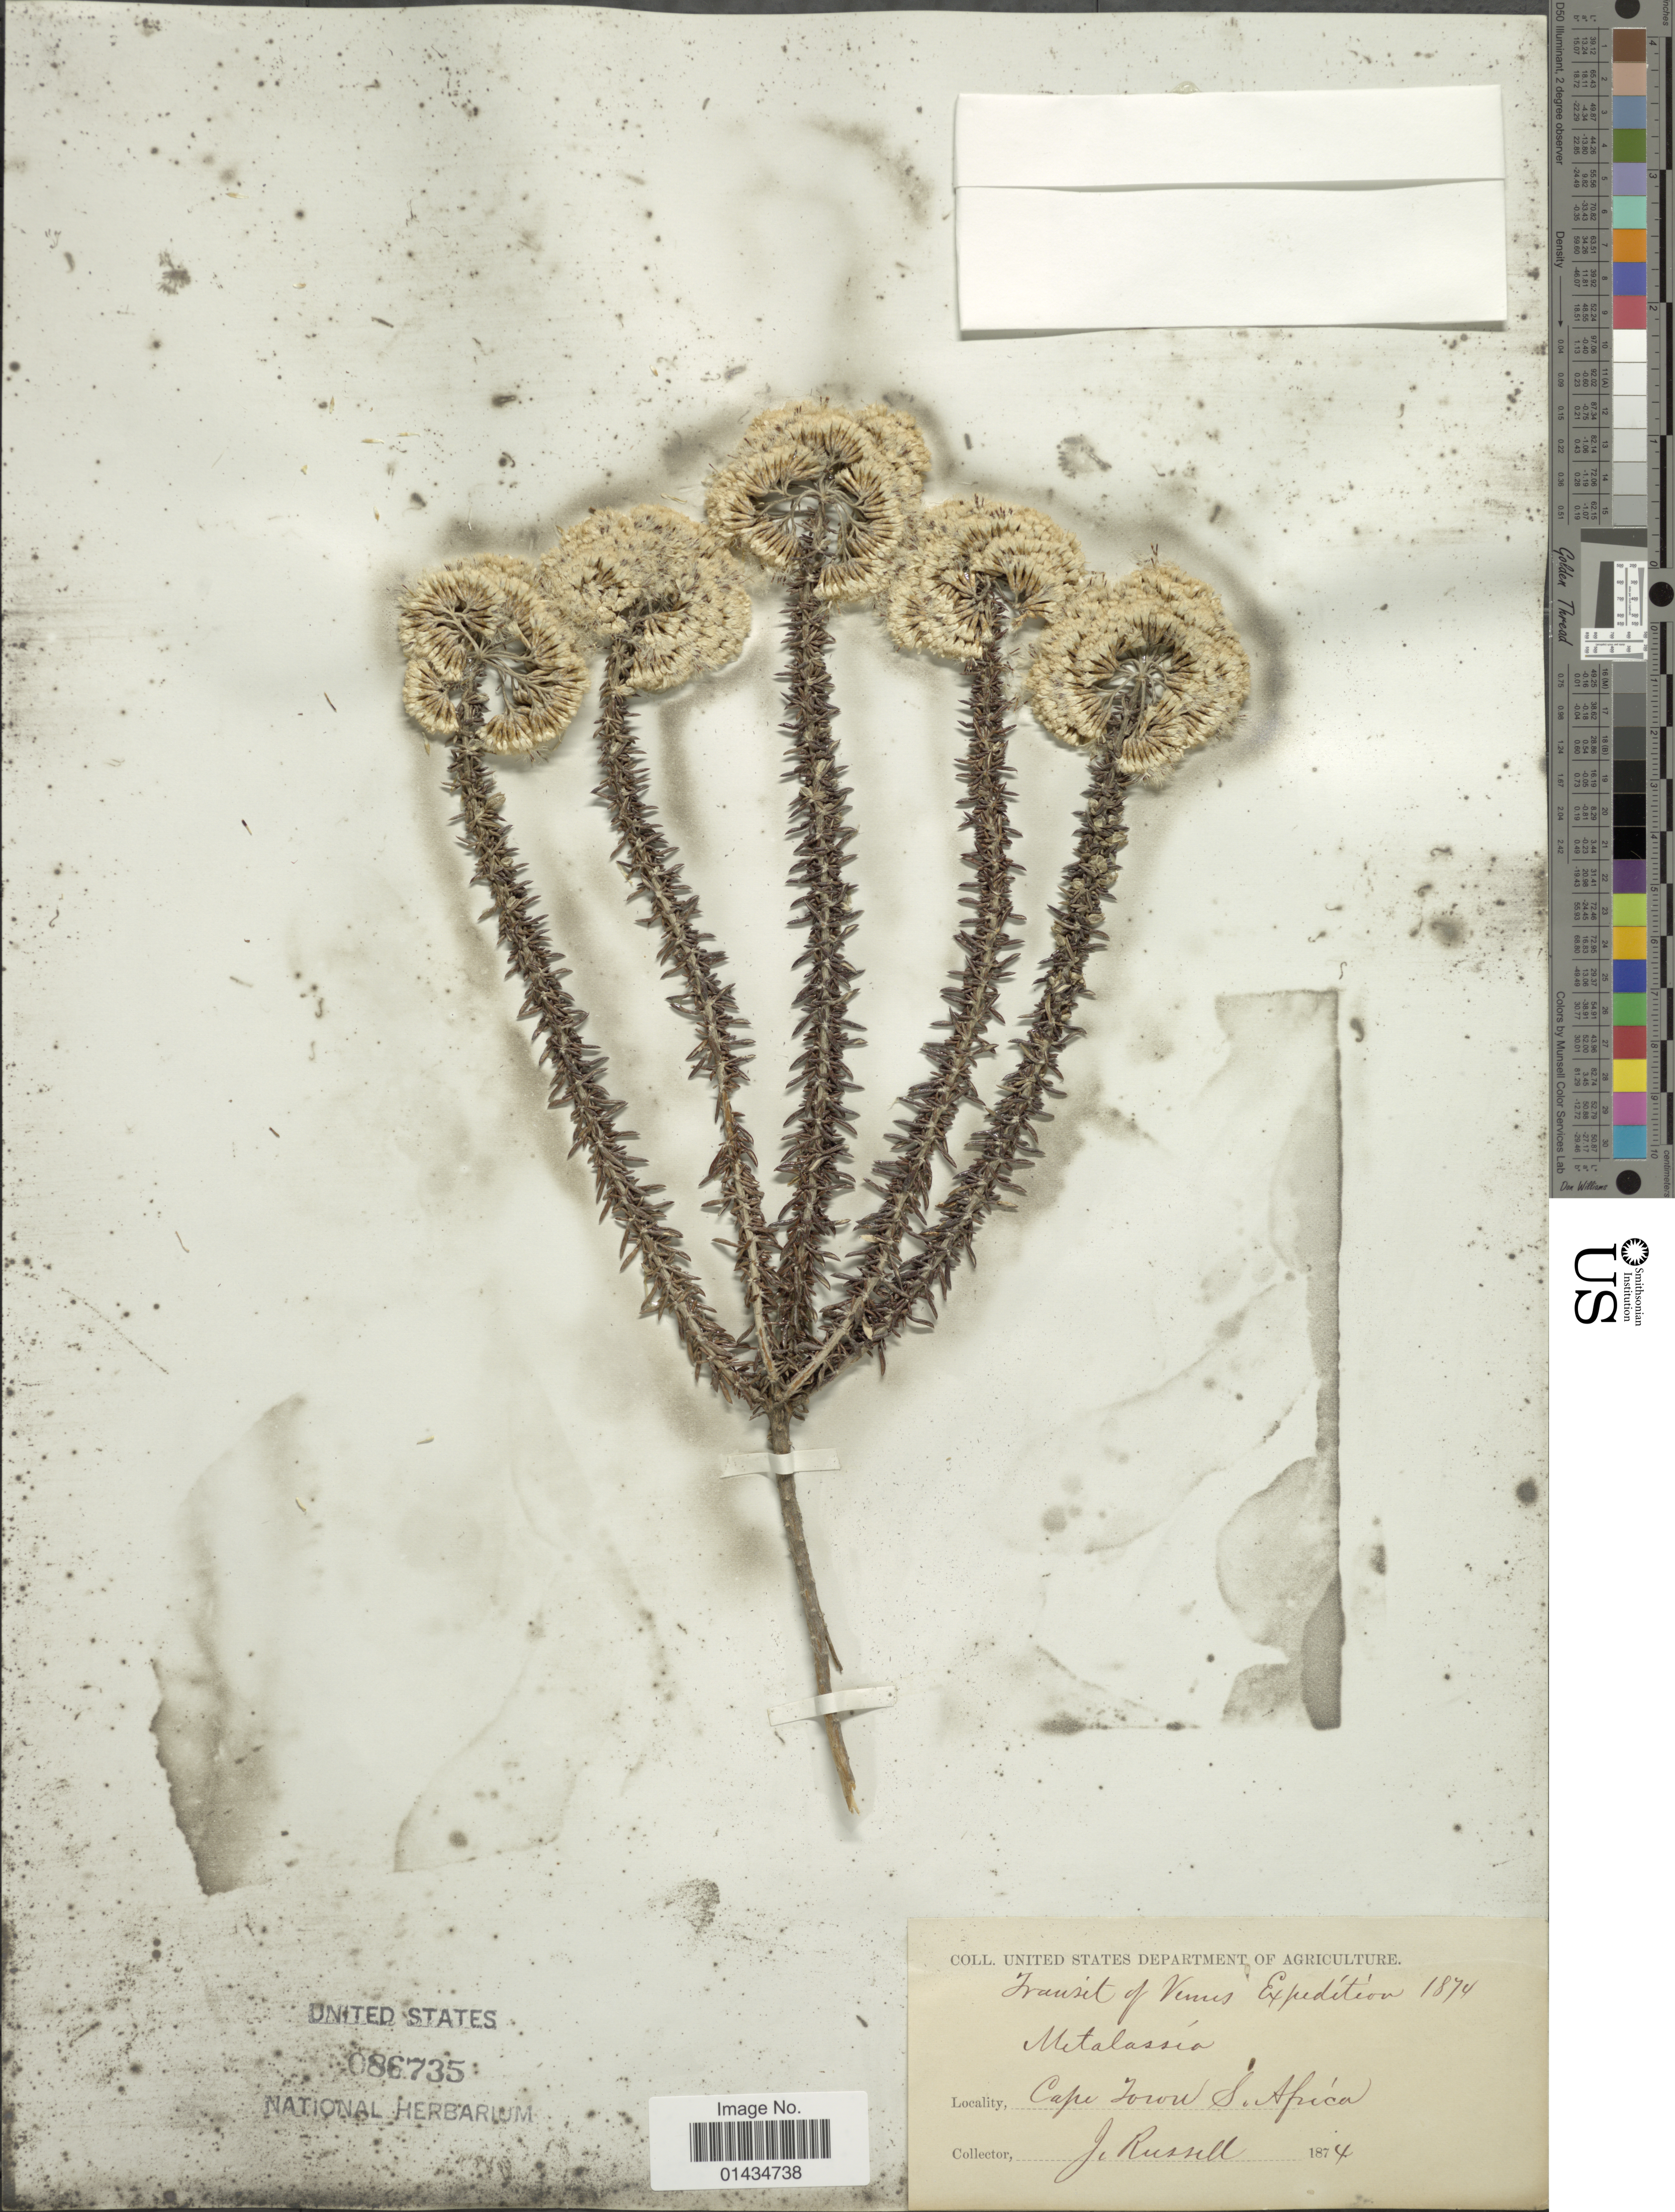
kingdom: Plantae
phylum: Tracheophyta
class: Magnoliopsida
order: Asterales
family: Asteraceae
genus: Metalasia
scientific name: Metalasia sp.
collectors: J. Russell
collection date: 1874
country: South Africa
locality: Cape Town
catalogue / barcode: US 86735